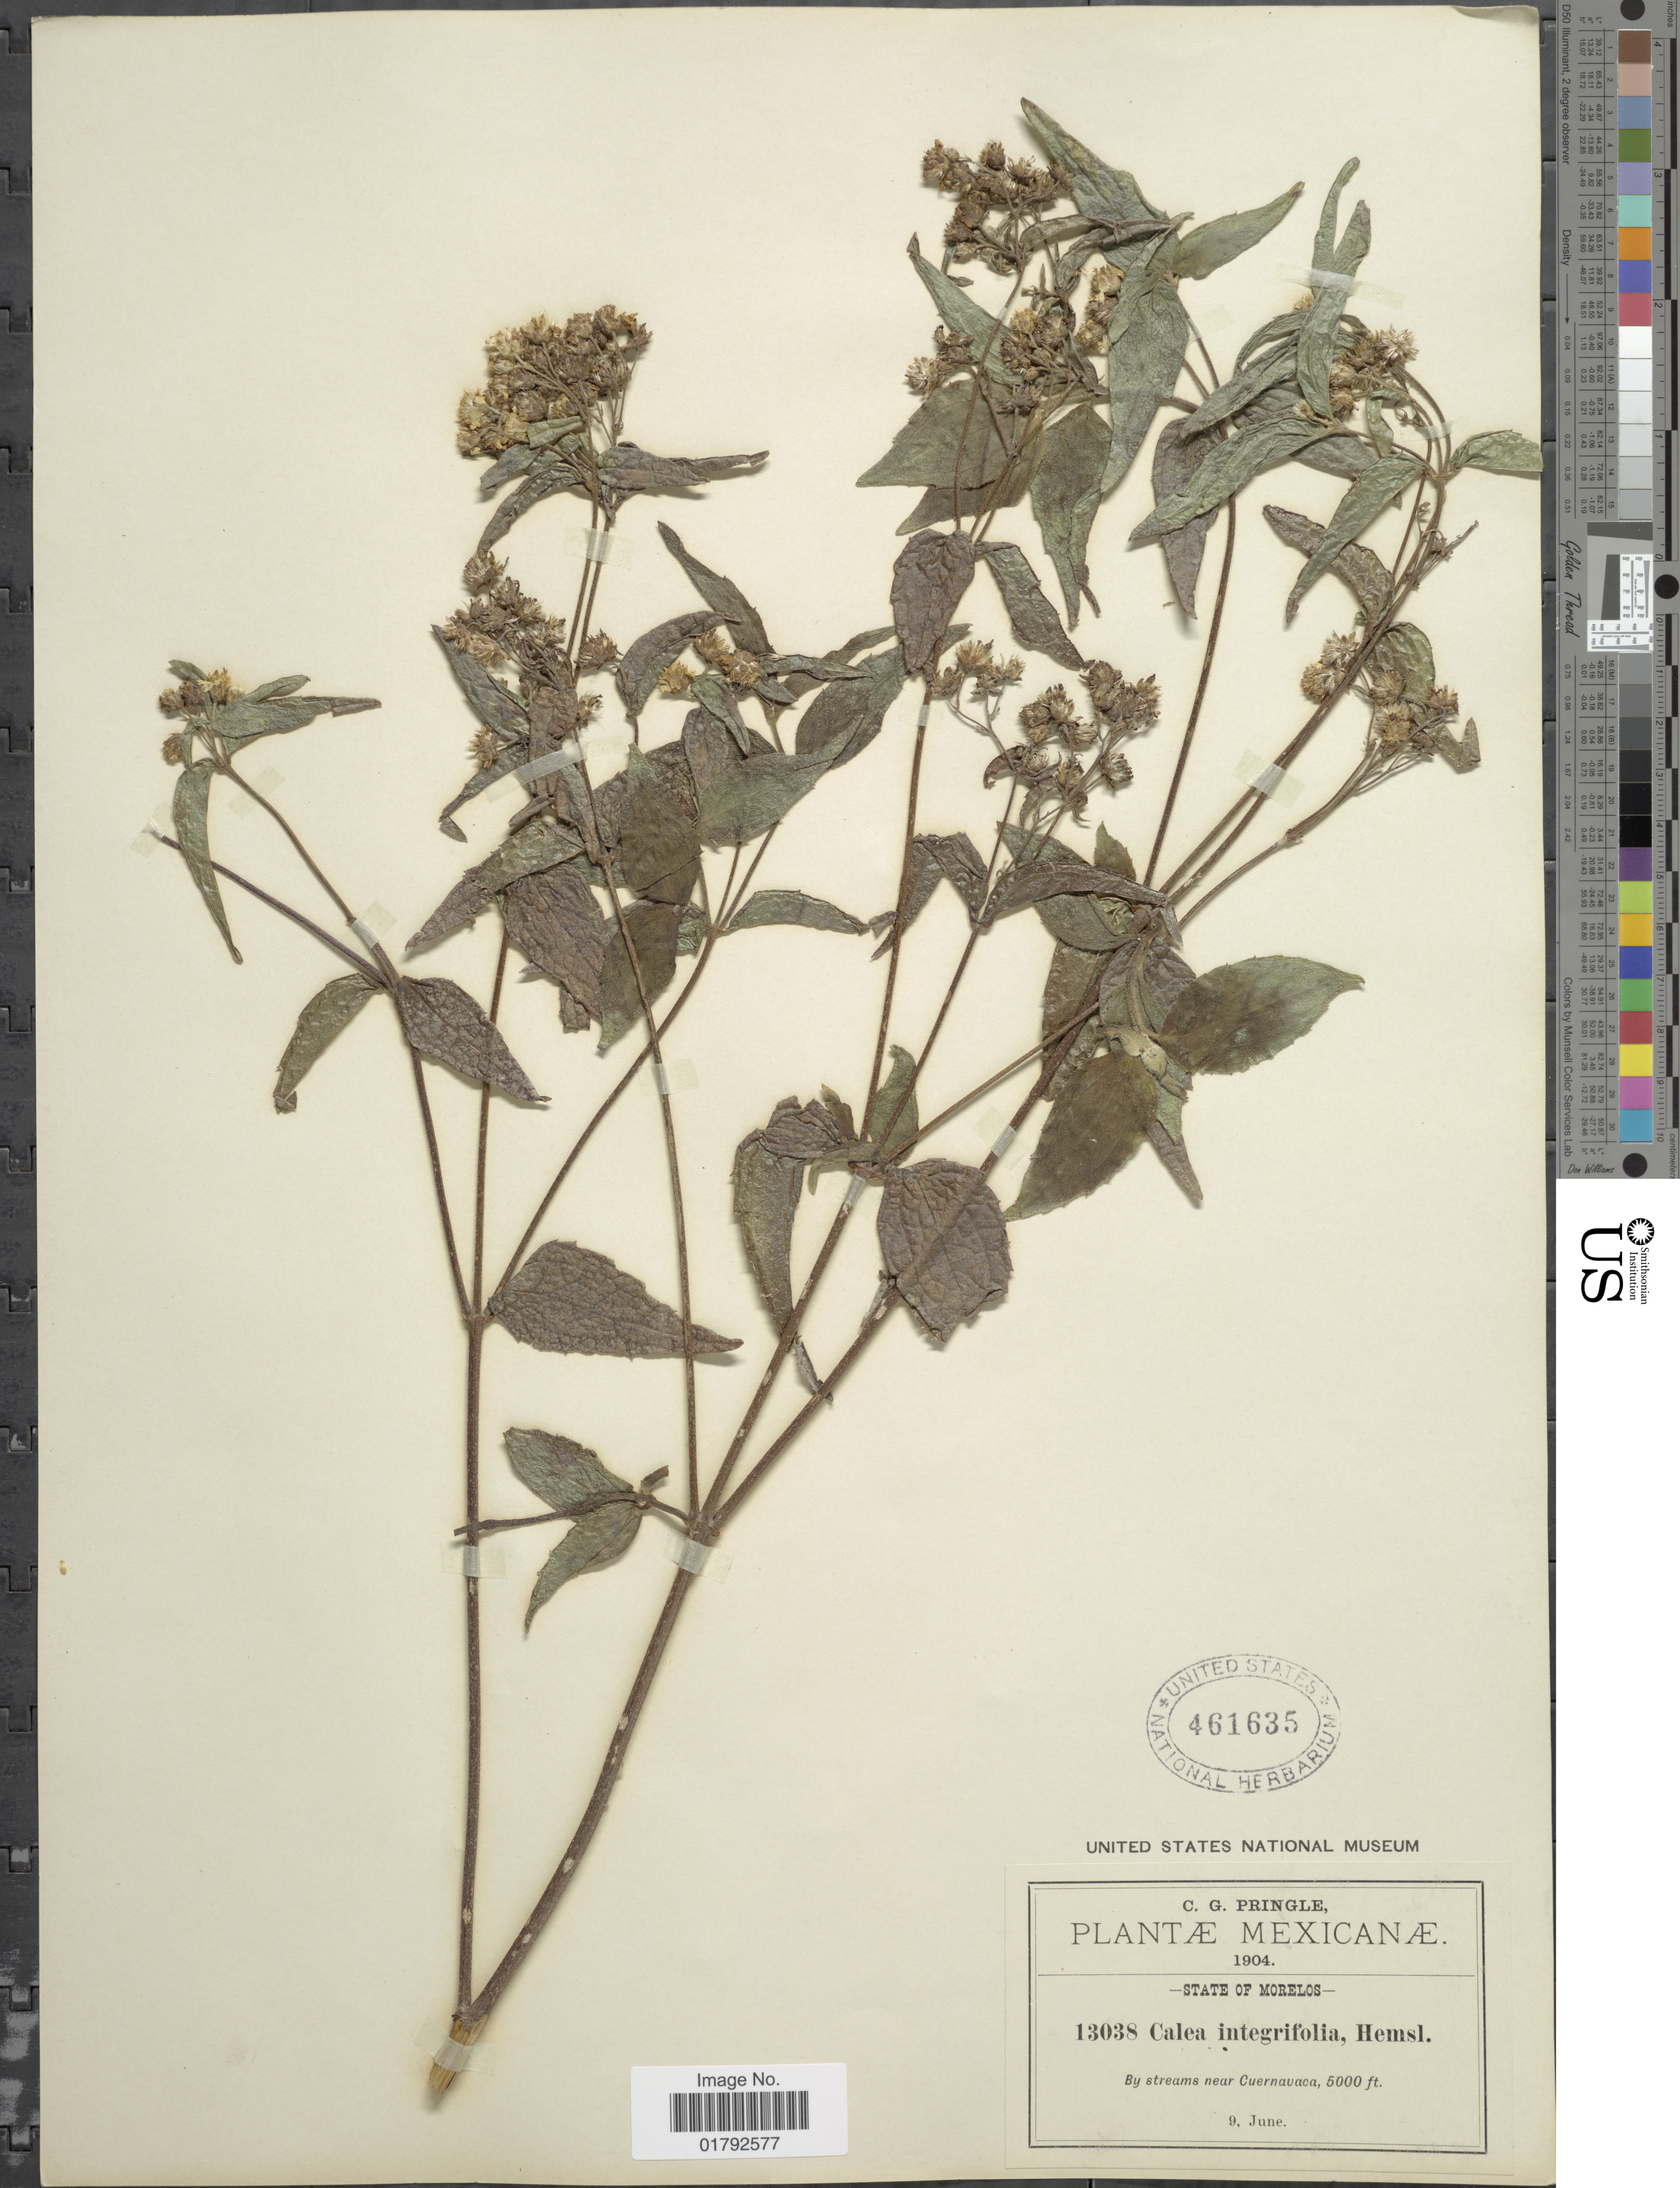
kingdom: Plantae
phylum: Tracheophyta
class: Magnoliopsida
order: Asterales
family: Asteraceae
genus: Alloispermum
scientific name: Alloispermum integrifolium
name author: (DC.) H. Rob.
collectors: C. G. Pringle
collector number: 13038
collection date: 1904-06-09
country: Mexico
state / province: Morelos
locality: By streams near Cuernavaca.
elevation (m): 1524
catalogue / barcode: US 461635